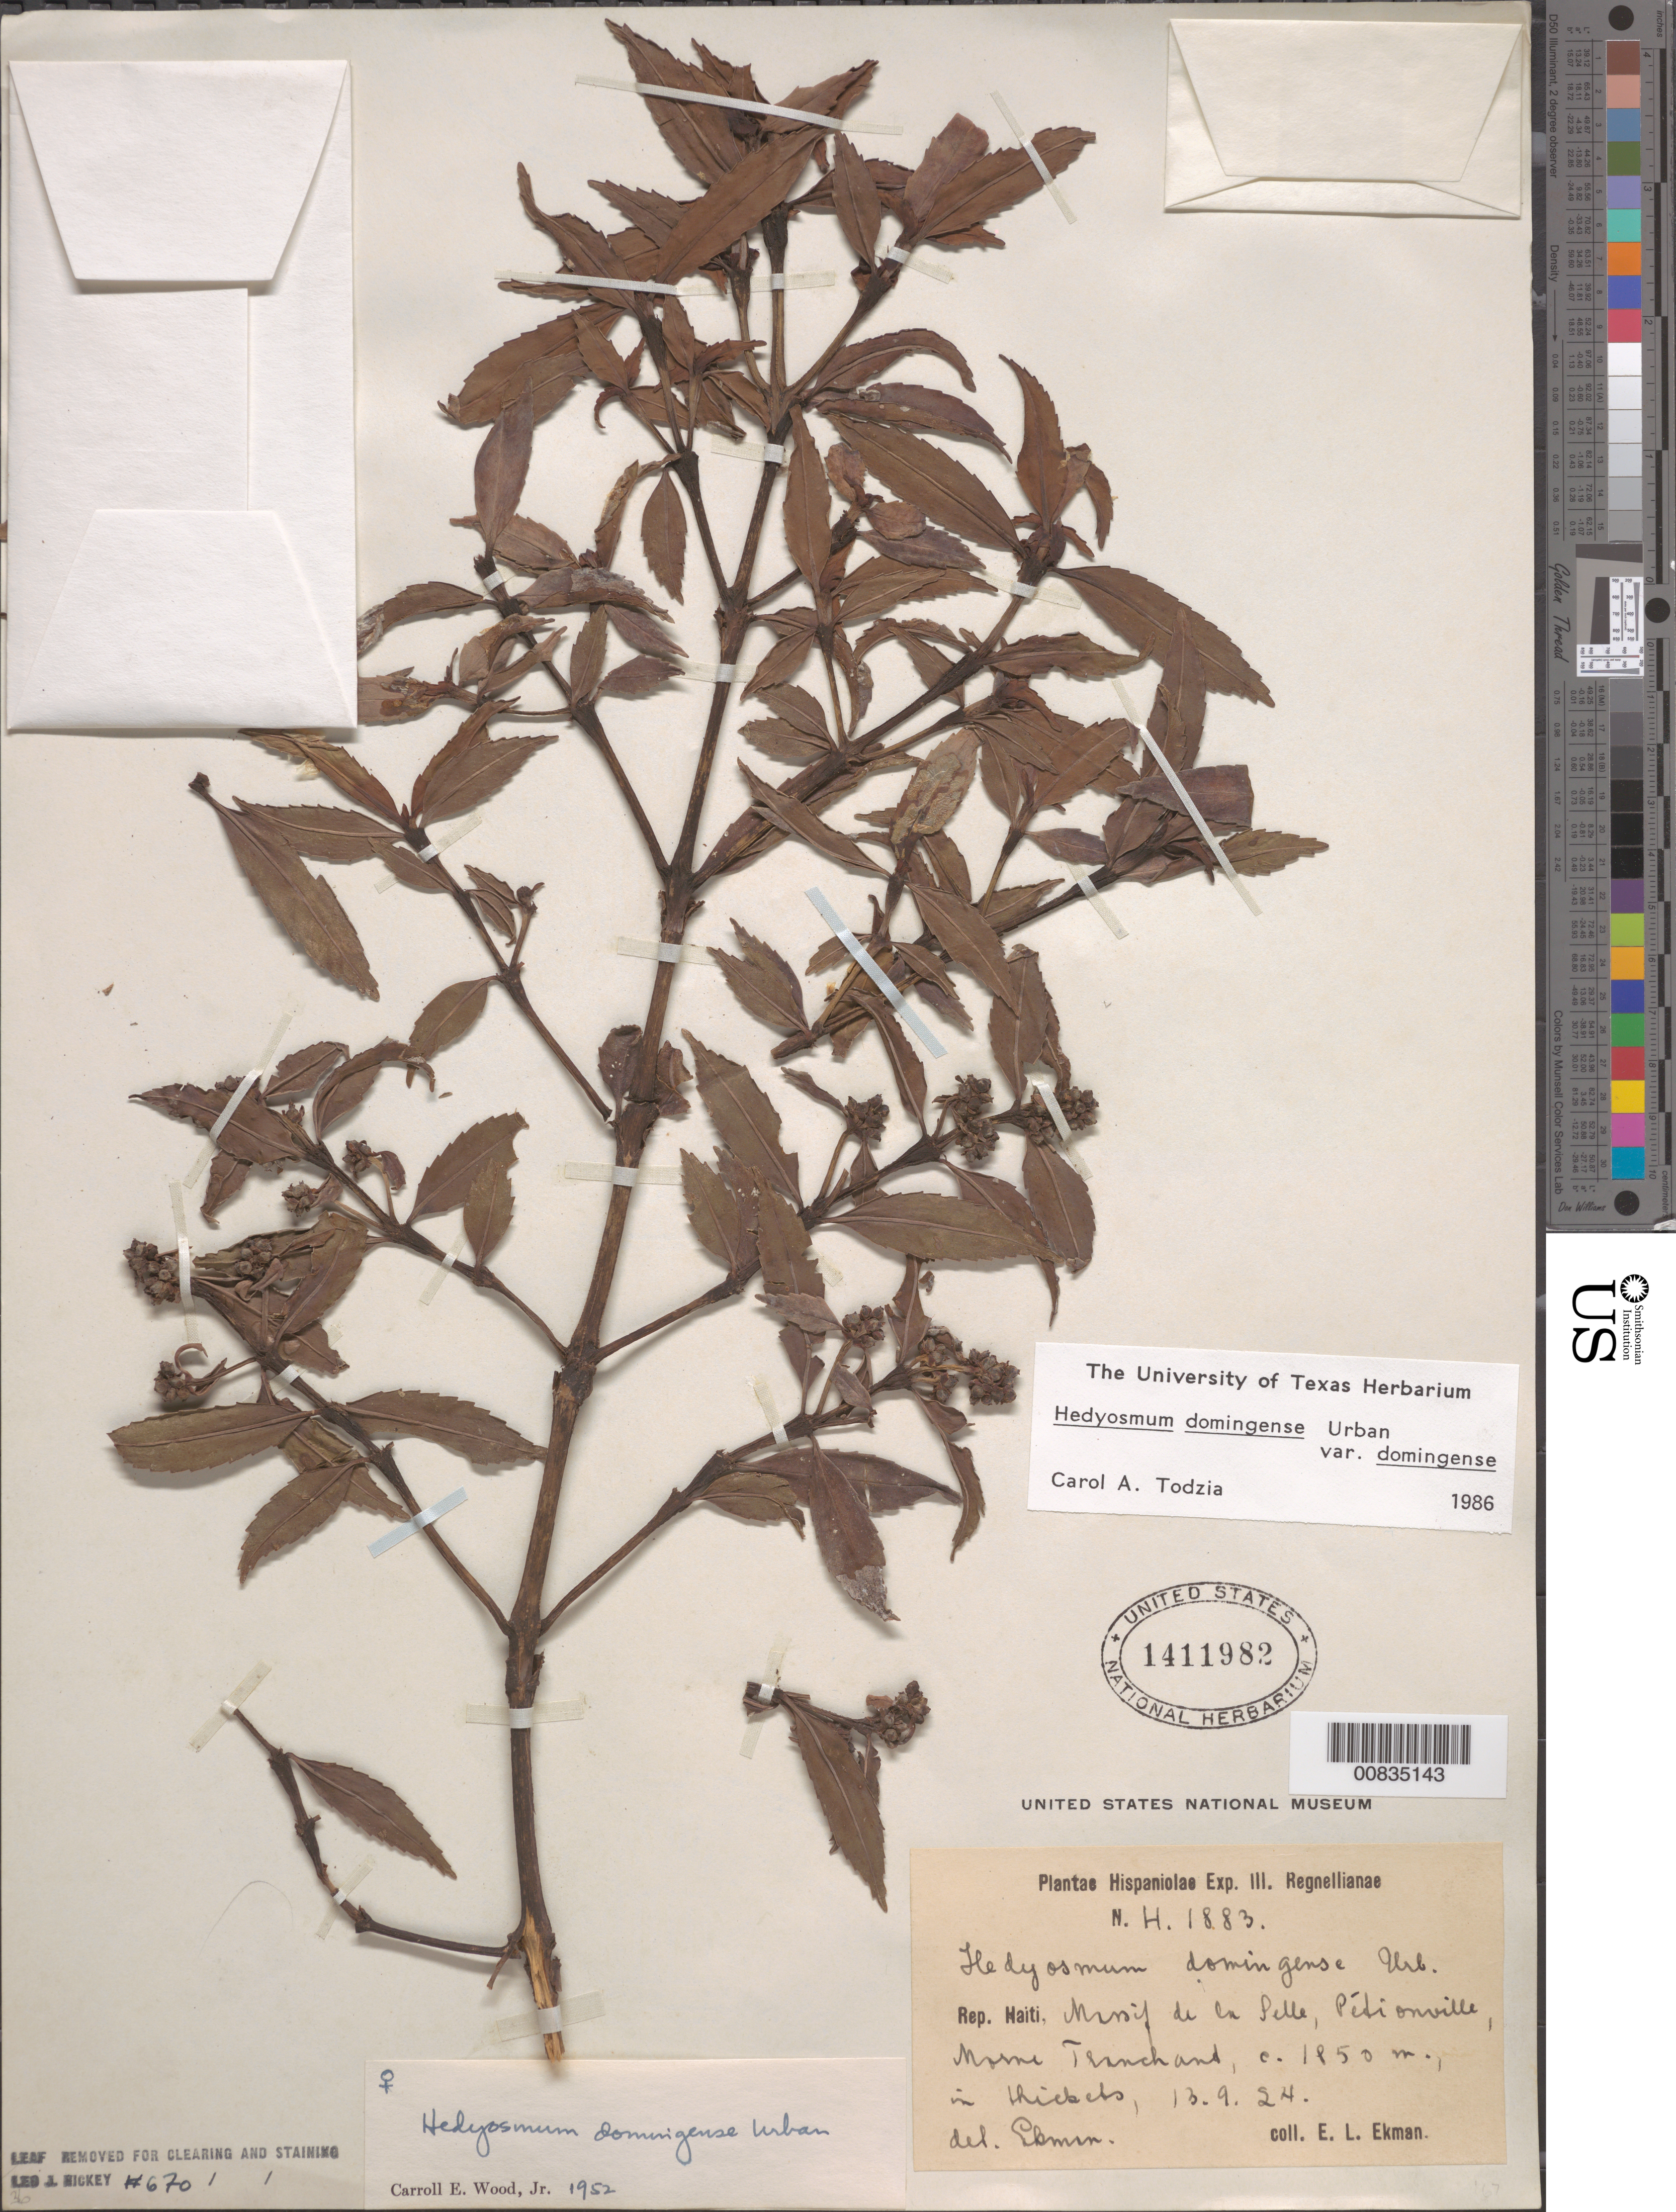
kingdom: Plantae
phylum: Tracheophyta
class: Magnoliopsida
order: Chloranthales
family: Chloranthaceae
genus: Hedyosmum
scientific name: Hedyosmum domingense var. domingense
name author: Urb.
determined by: Todzia, C. A., (TEX), University of Texas Austin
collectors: E. L. Ekman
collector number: H 1883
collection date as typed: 13 Sep 1924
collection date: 1924-09-13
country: Haiti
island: Hispaniola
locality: Massif de la Selle, Pétionville, Morne Tranchant.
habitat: In thickets.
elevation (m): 1850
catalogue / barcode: US 1411982